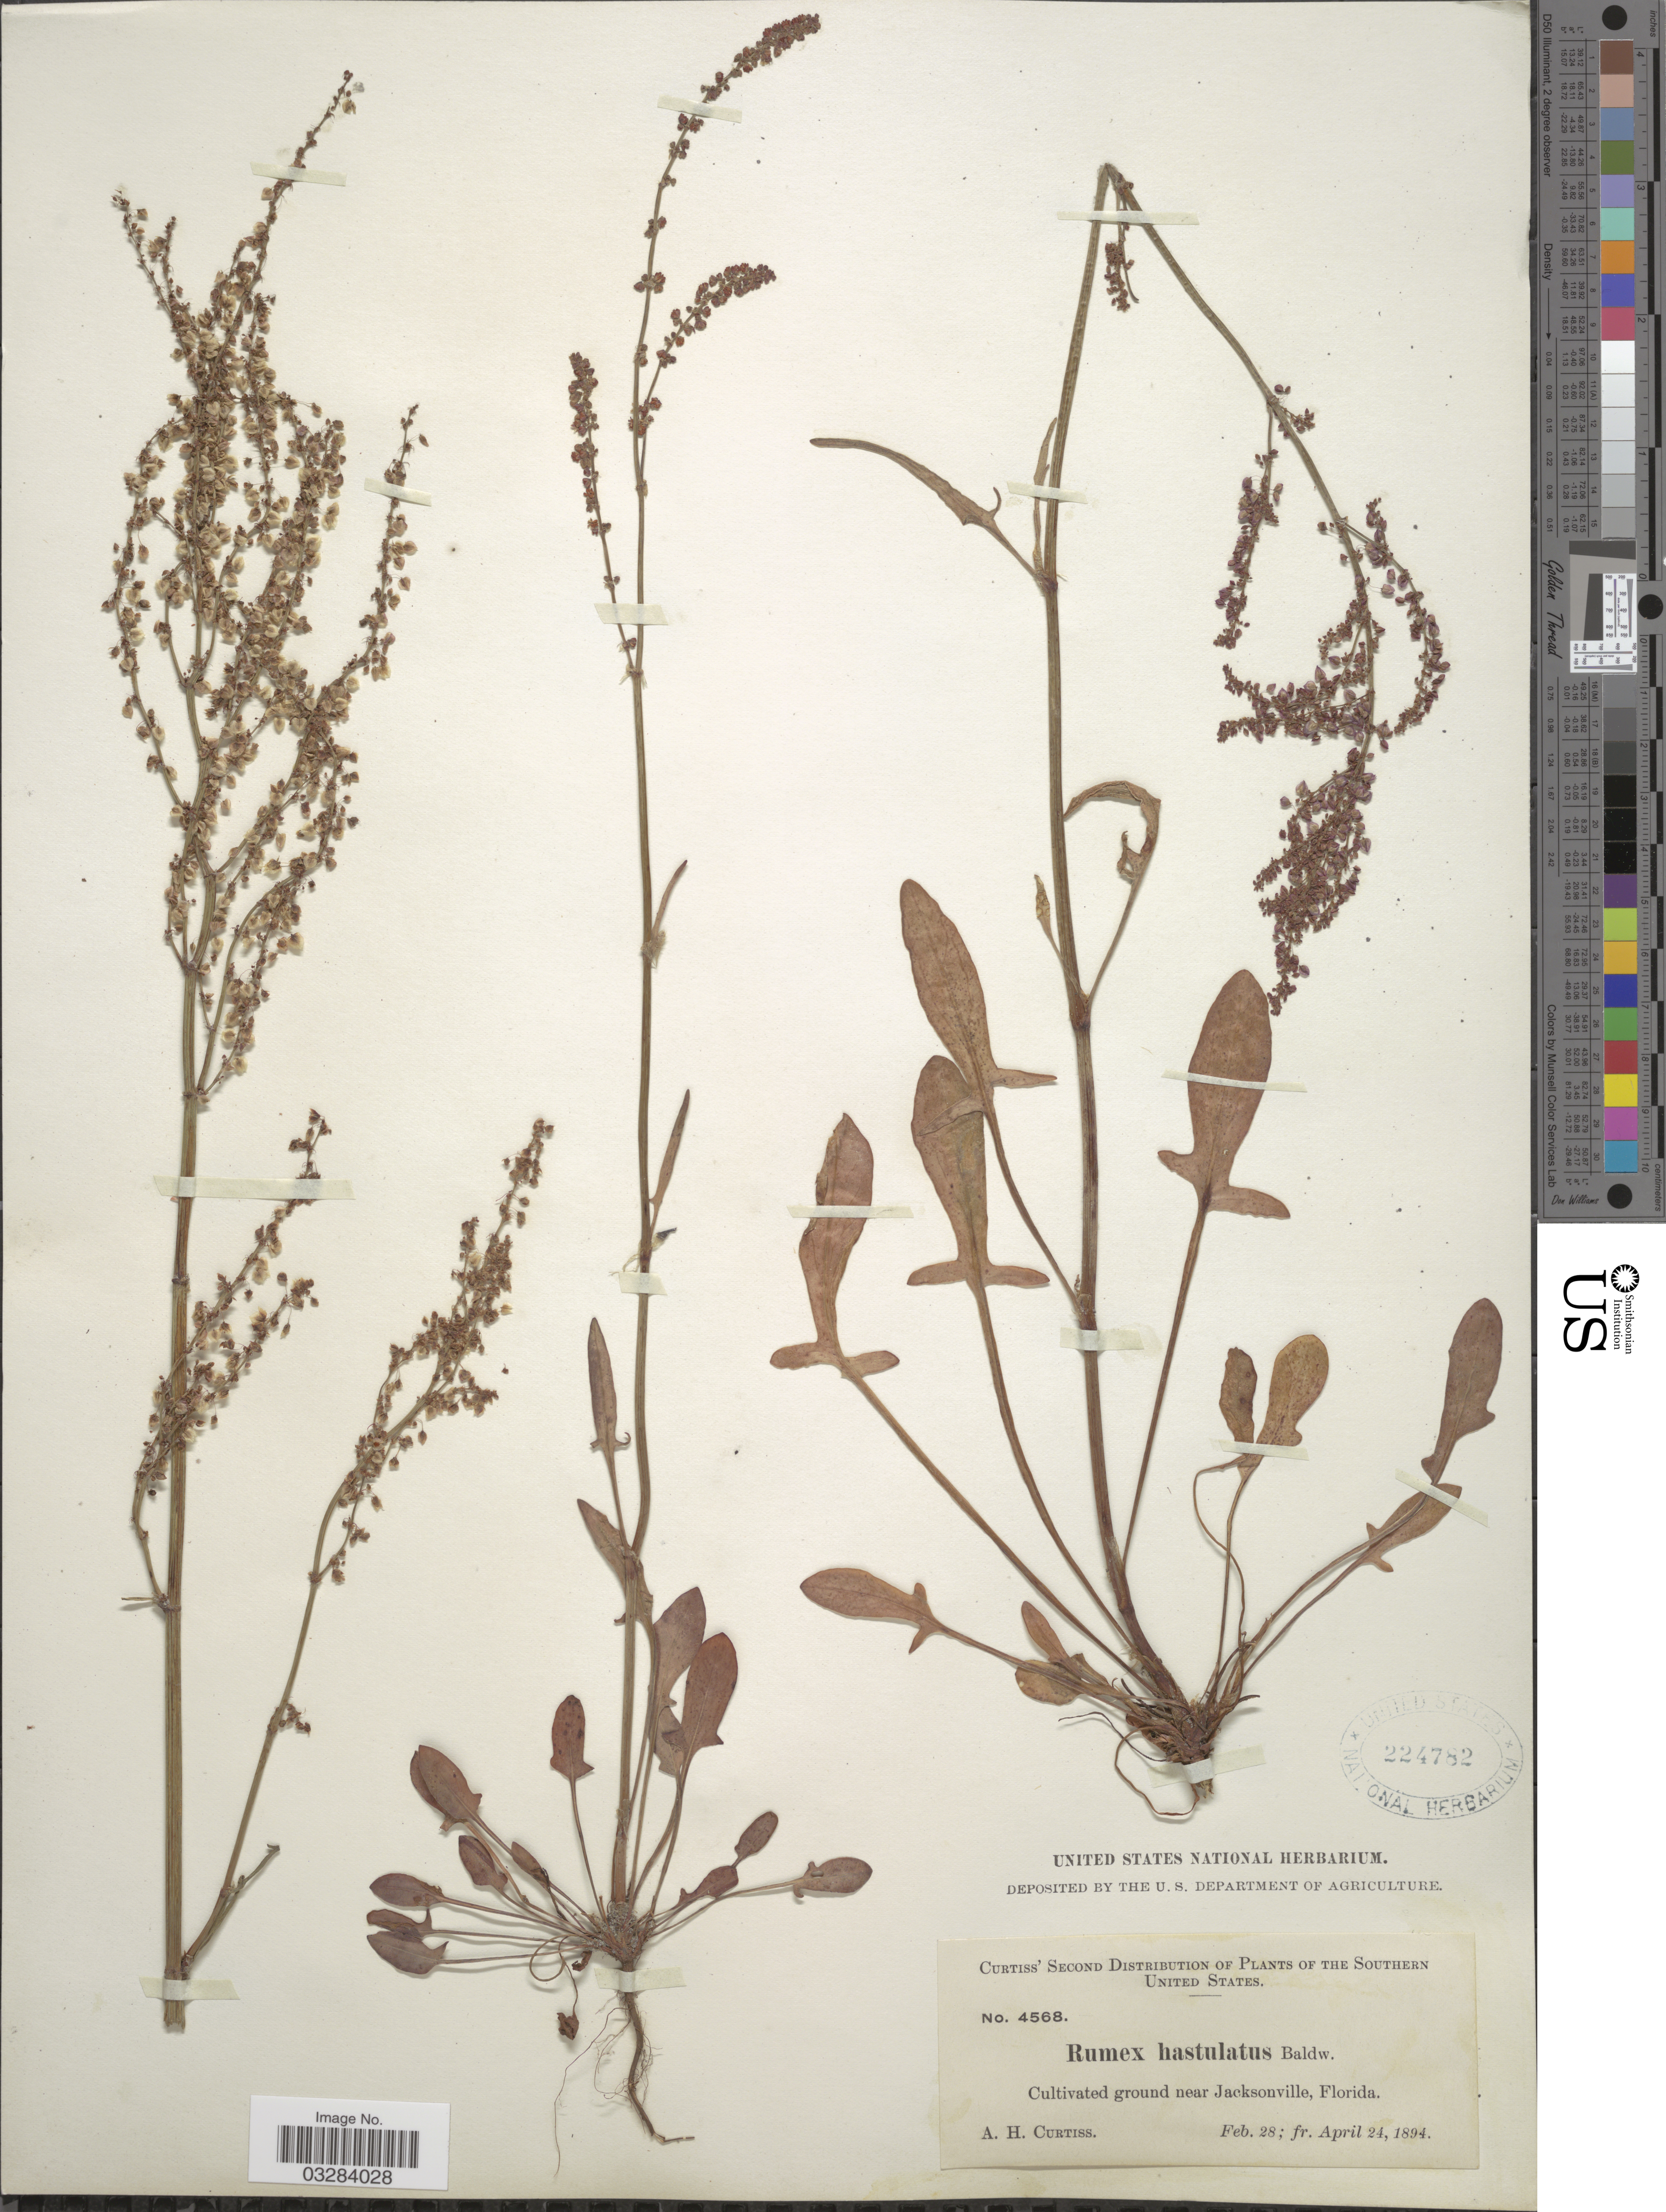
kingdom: Plantae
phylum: Tracheophyta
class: Magnoliopsida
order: Caryophyllales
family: Polygonaceae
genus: Rumex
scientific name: Rumex hastatulus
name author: Baldwin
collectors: A. H. Curtiss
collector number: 4568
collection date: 1894-02-28/1894-04-24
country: United States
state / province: Florida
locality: Southern United States. Near Jacksonville.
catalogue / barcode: US 224782